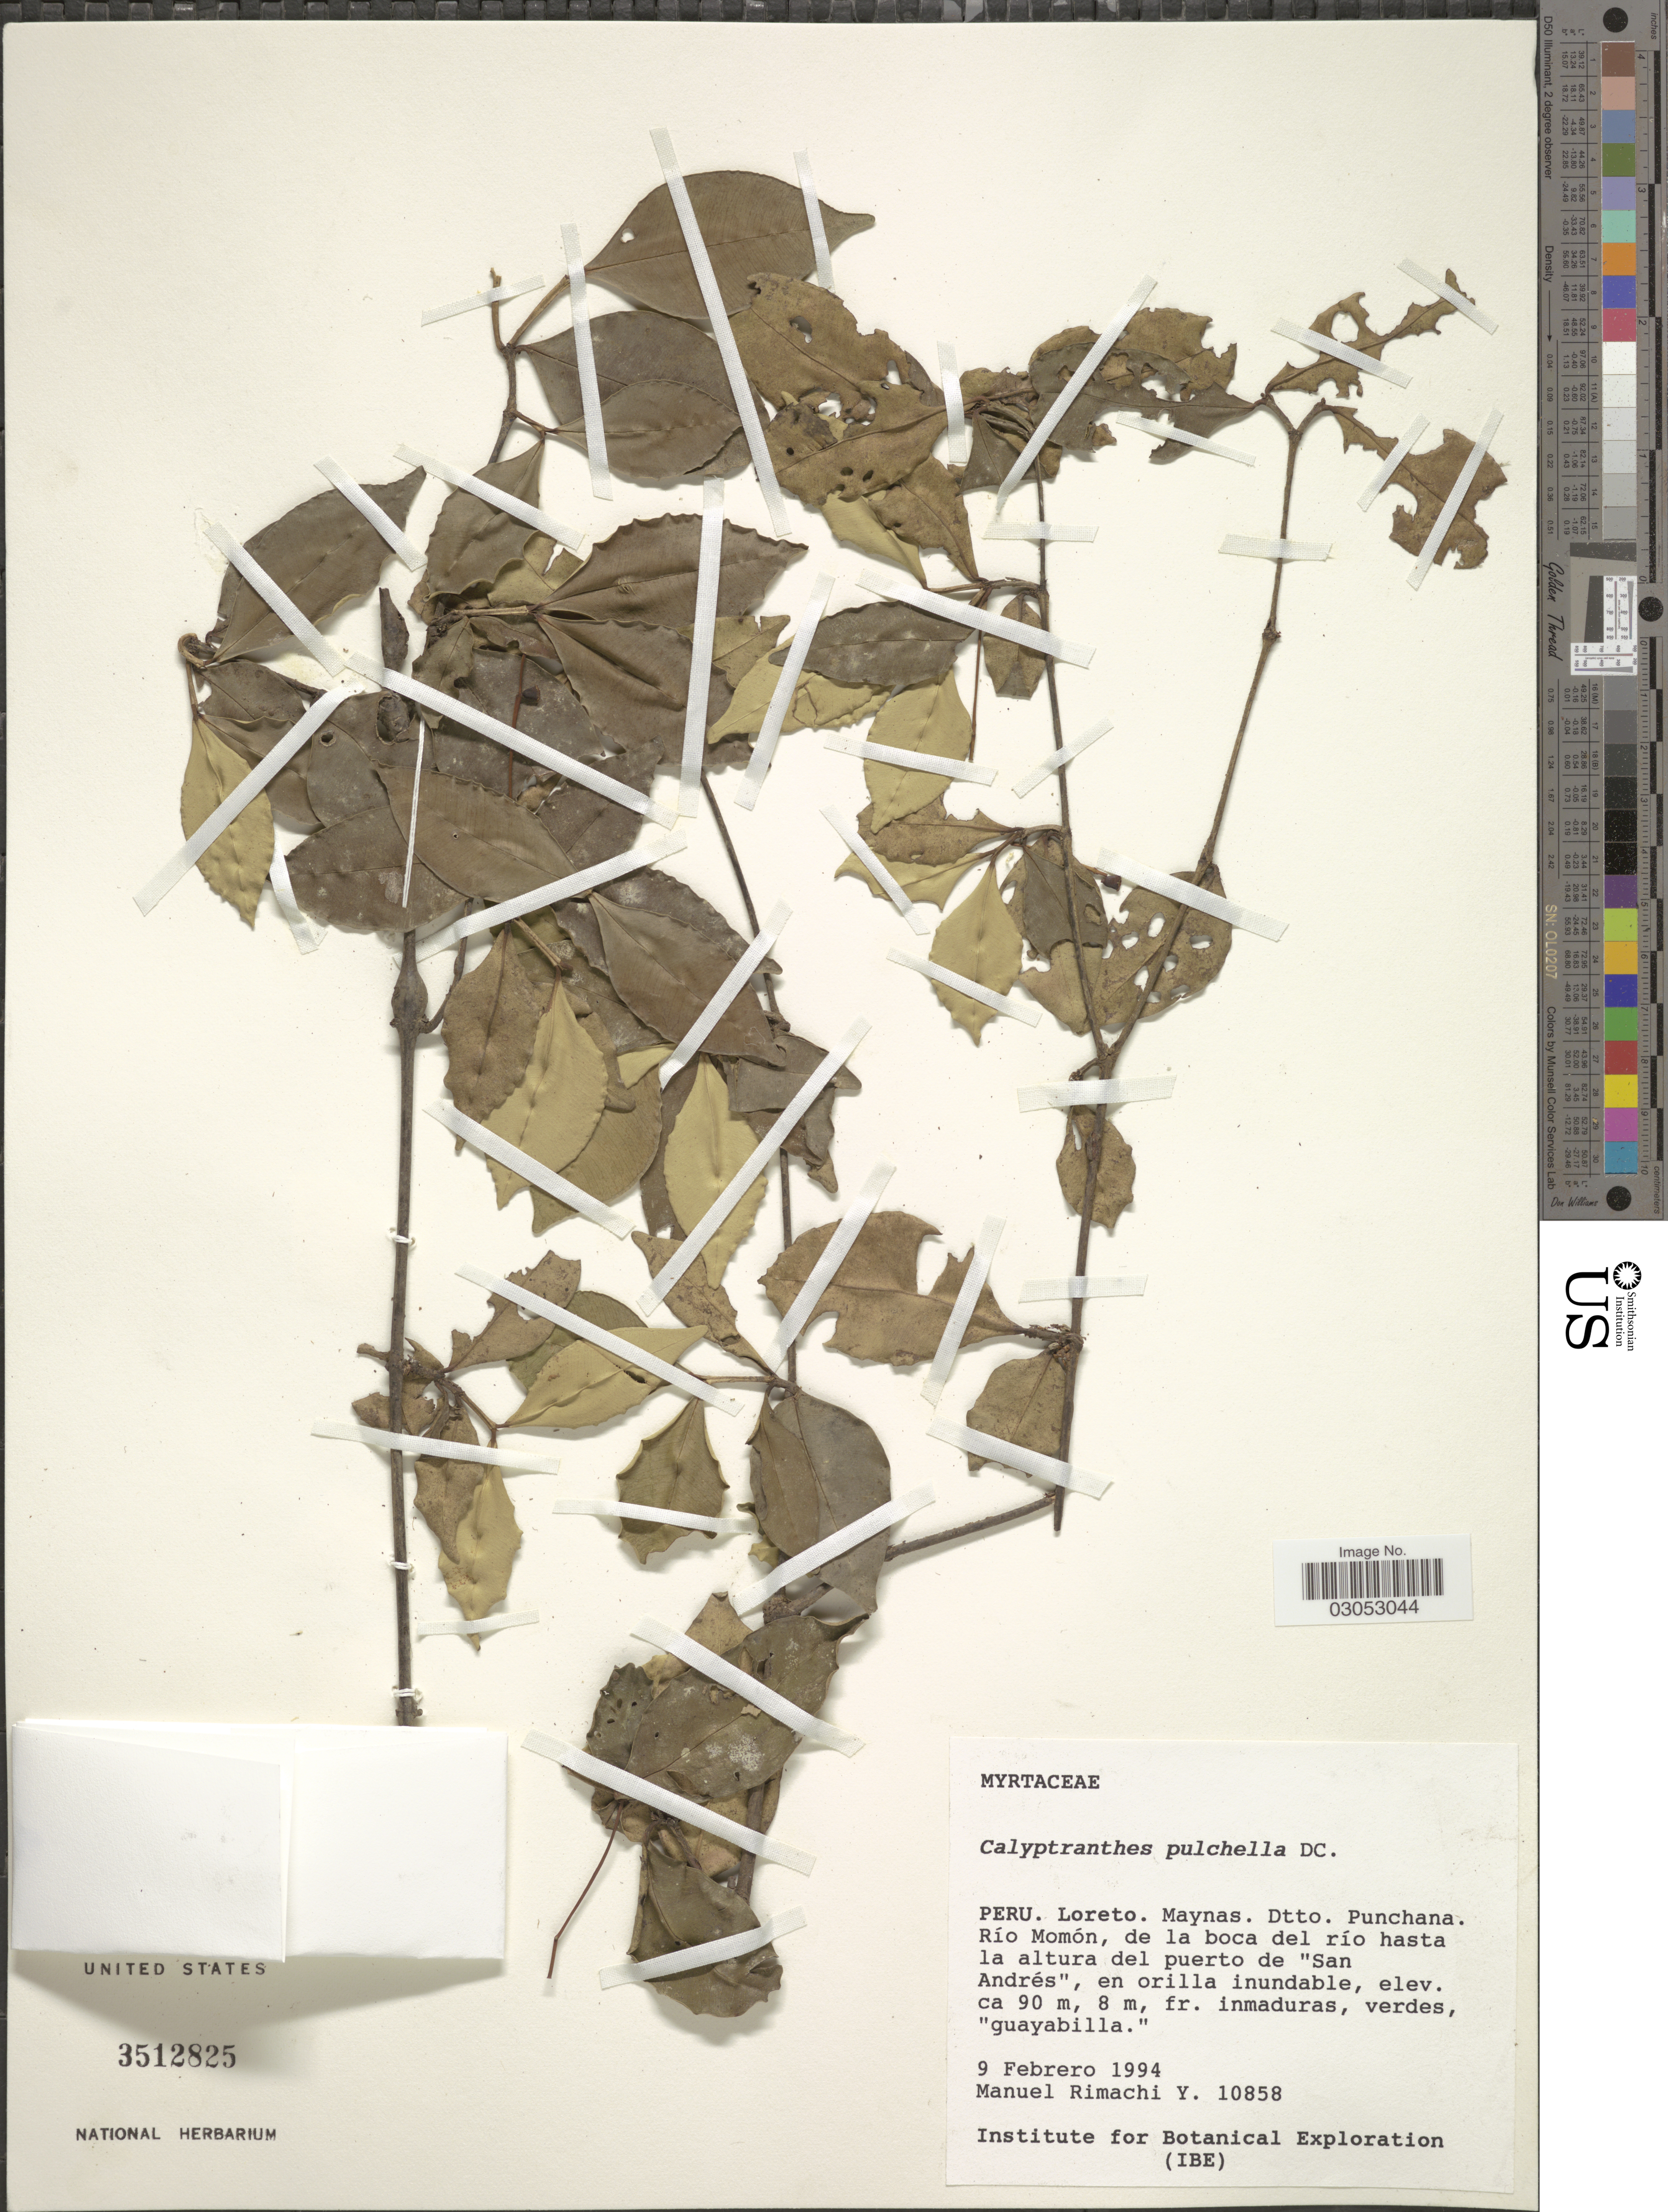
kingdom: Plantae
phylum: Tracheophyta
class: Magnoliopsida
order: Myrtales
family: Myrtaceae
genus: Myrcia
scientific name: Myrcia pulchella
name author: (DC.) A.R. Lourenço & E. Lucas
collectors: M. Rimachi Y.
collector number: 10858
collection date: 1994-02-09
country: Peru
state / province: Loreto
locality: Maynas. Dtto. Punchana. Río Momón, de la boca del río hasta la altura del puerto de "San Andrés".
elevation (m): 90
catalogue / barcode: US 3512825